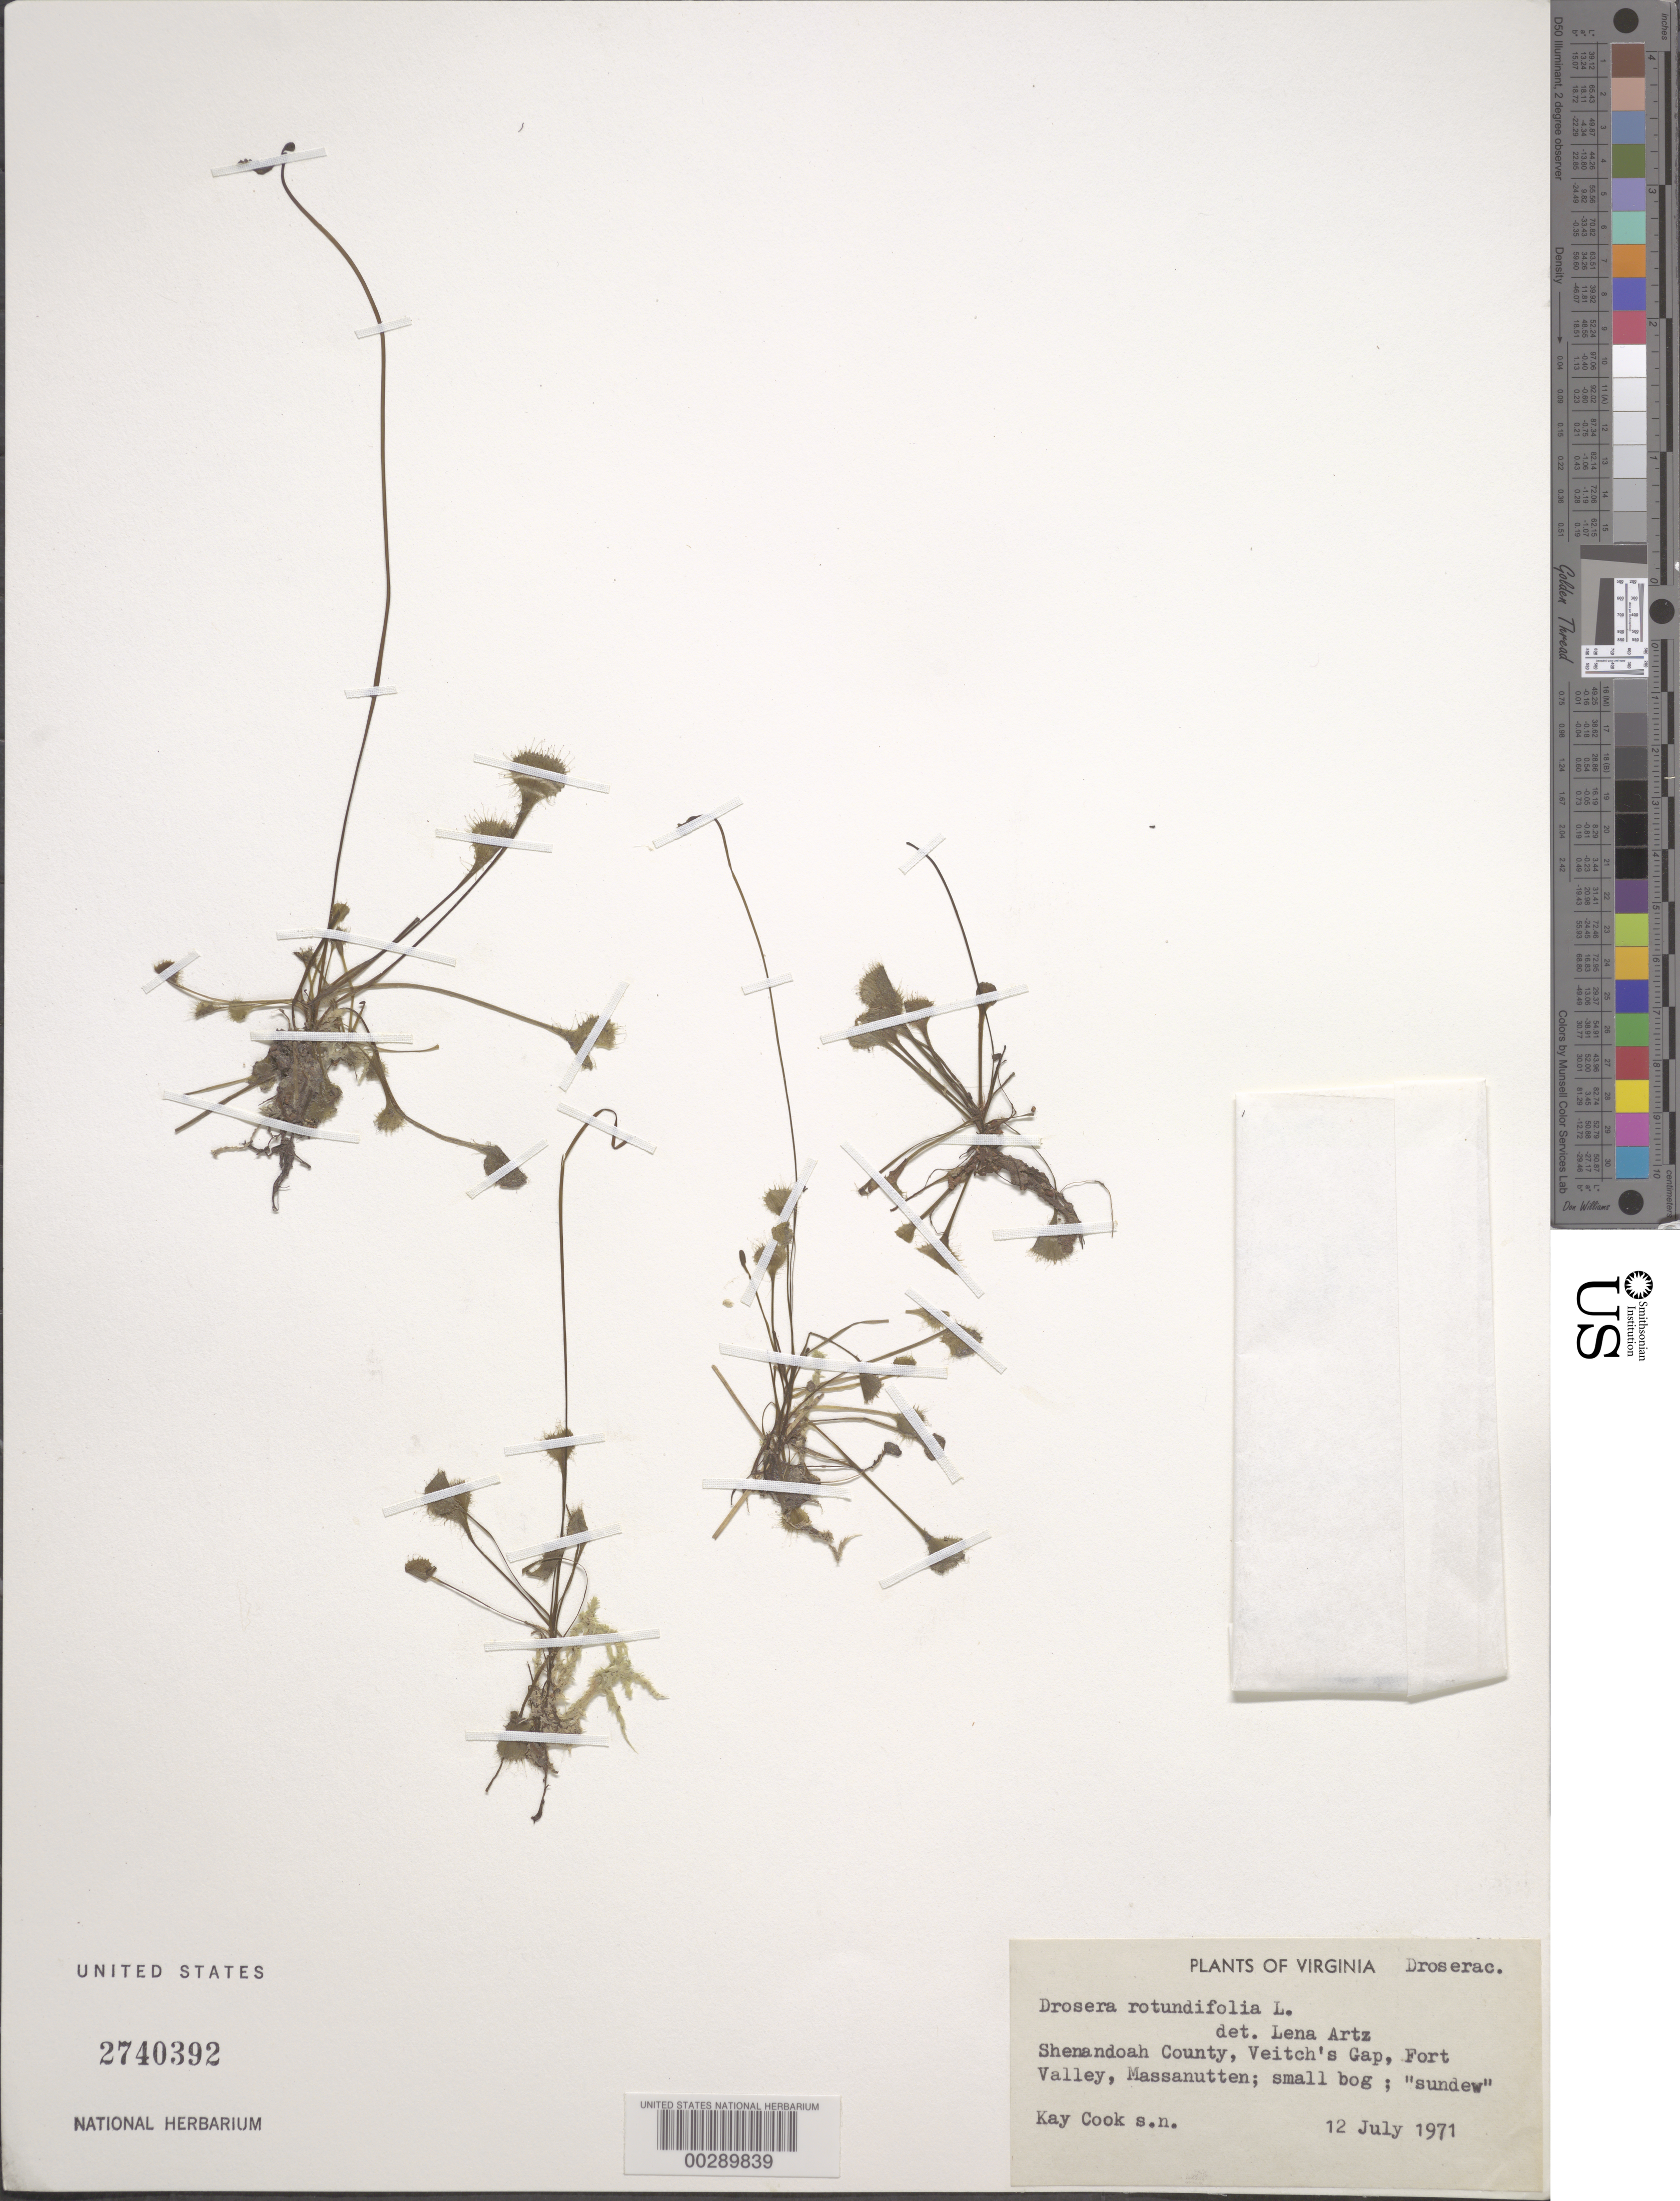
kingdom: Plantae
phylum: Tracheophyta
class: Magnoliopsida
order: Caryophyllales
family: Droseraceae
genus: Drosera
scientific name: Drosera rotundifolia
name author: L.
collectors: K. Cook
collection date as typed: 12 Jul 1971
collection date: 1971-07-12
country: United States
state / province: Virginia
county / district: Shenandoah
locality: Veitch's Gap, Fort Valley, Massanutten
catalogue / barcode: US 2740392